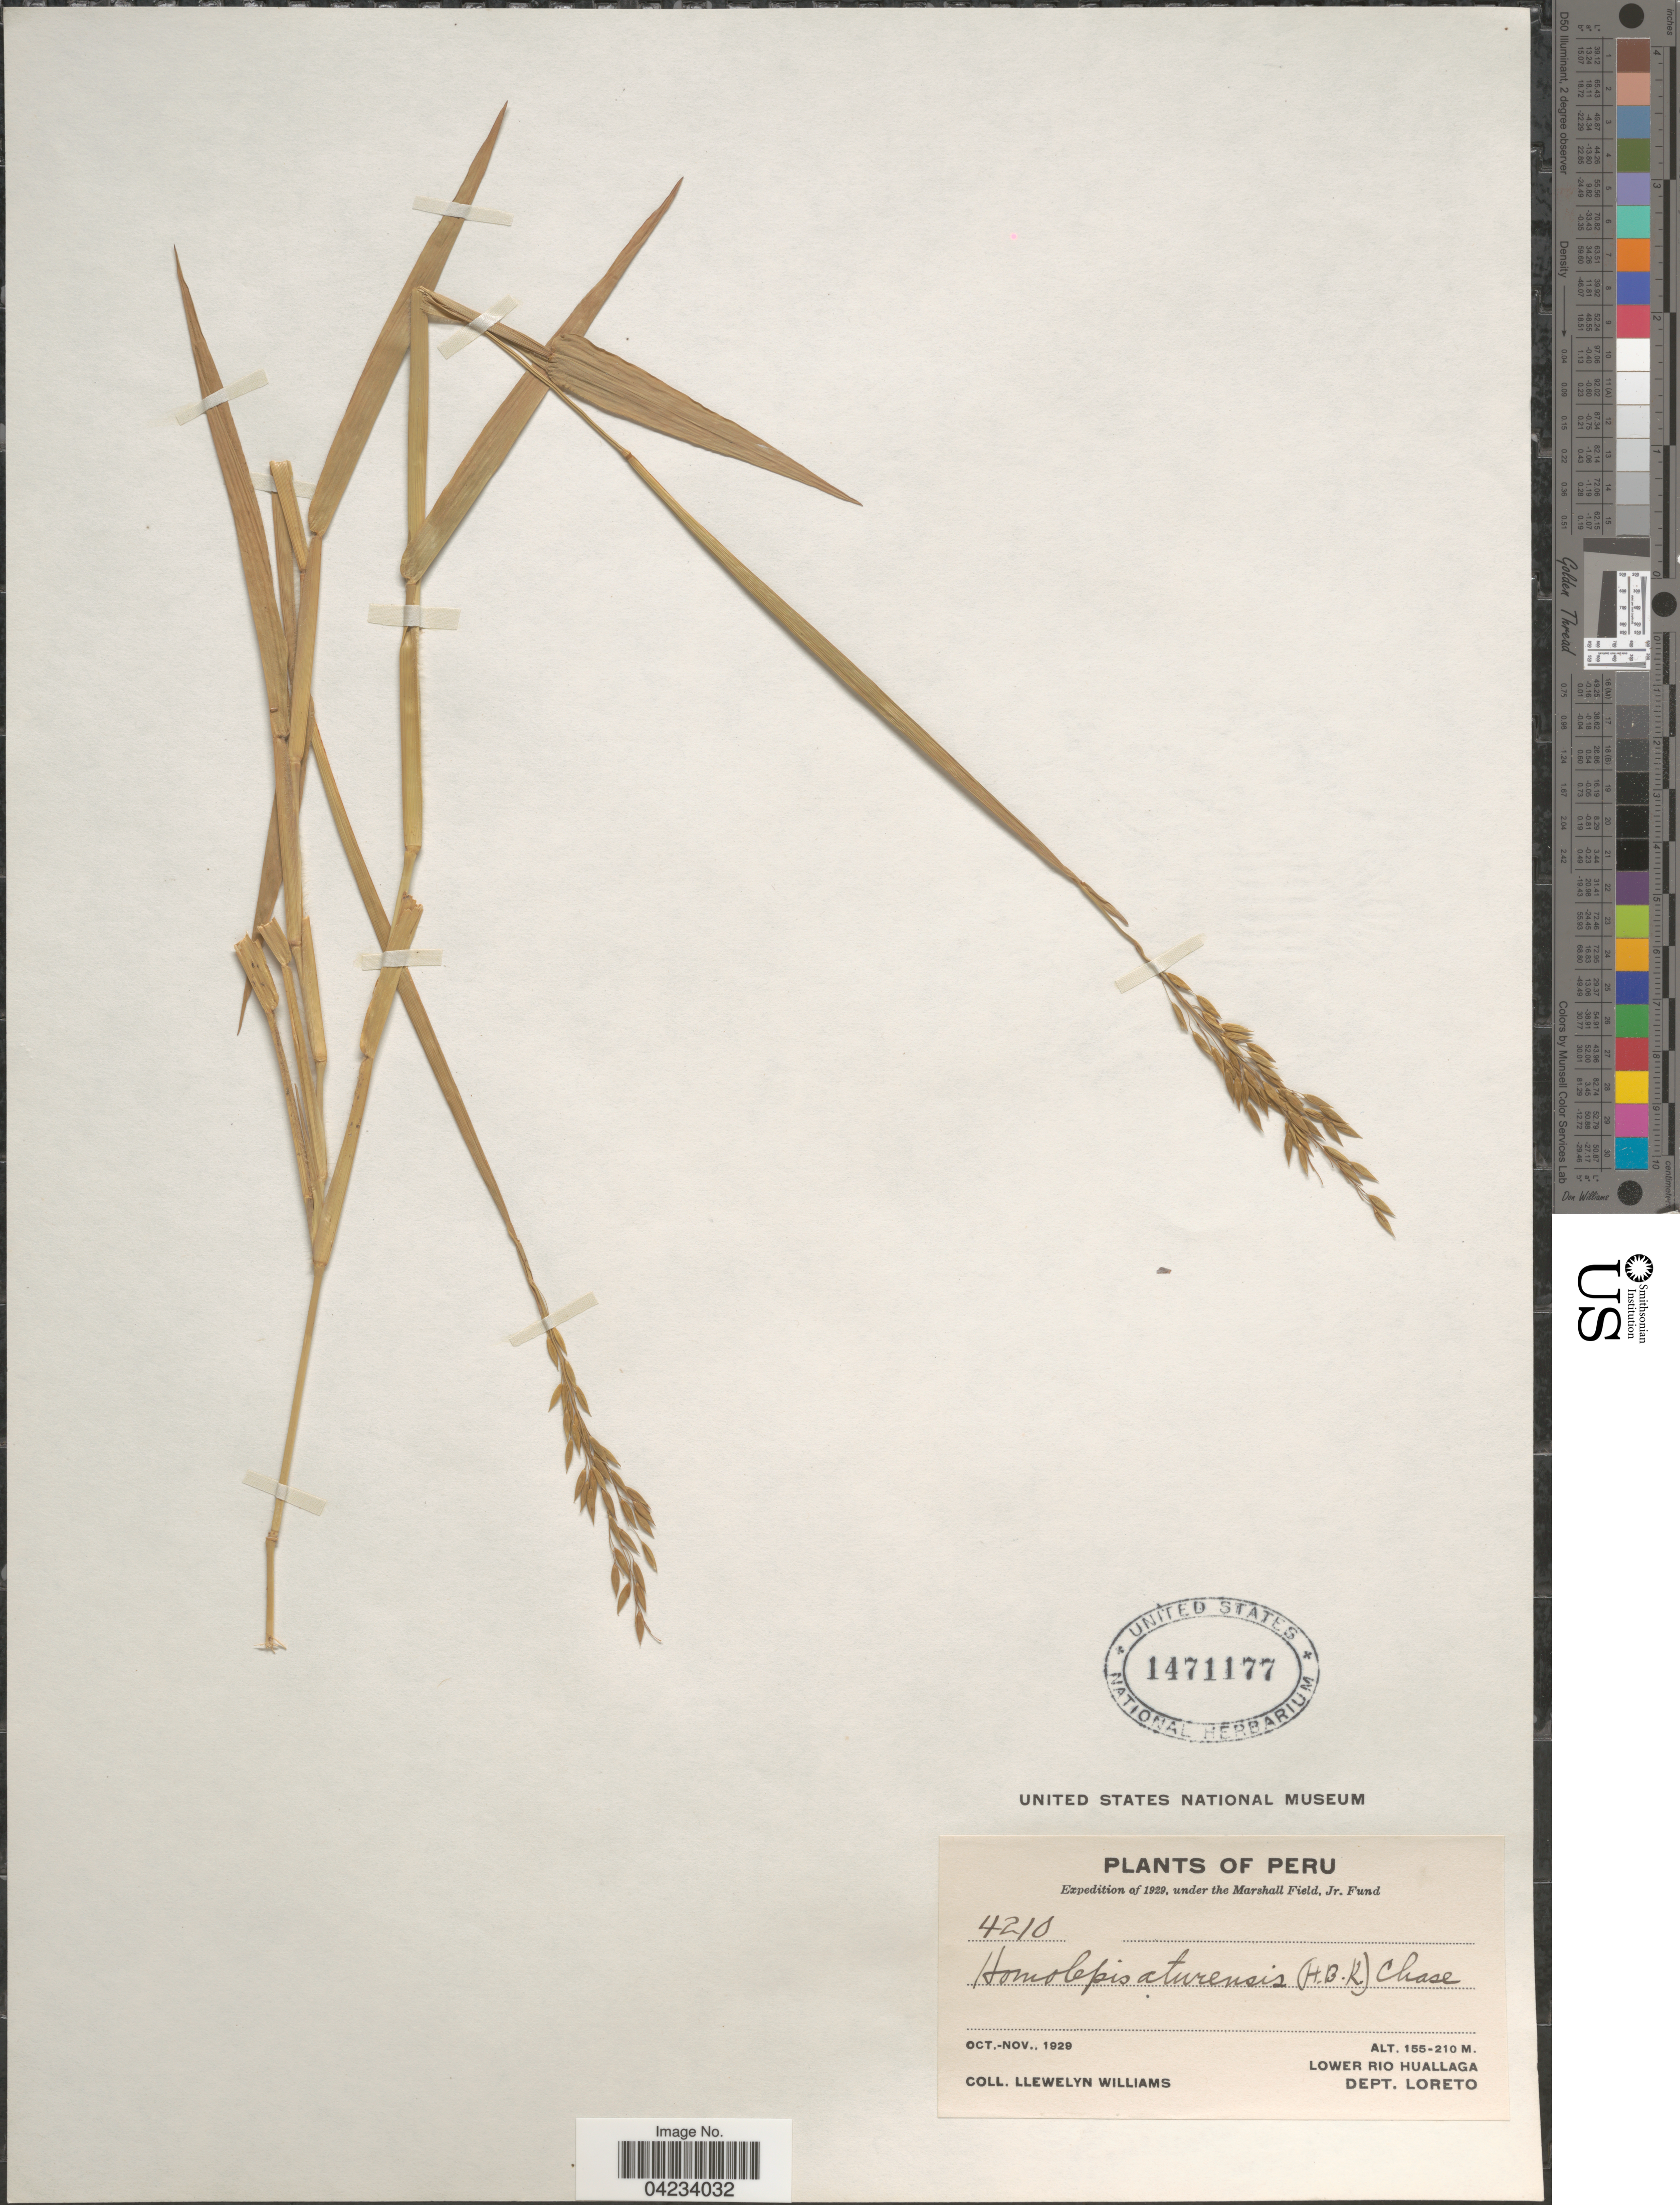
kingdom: Plantae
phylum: Tracheophyta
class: Liliopsida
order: Poales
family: Poaceae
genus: Homolepis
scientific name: Homolepis aturensis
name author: (Kunth) Chase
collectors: Ll. Williams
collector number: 4210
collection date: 1929-10/1929-11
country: Peru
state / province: Loreto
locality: Expedition of 1929. Lower Rio Huallaga. Dept. Loreto.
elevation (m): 155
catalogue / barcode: US 1471177